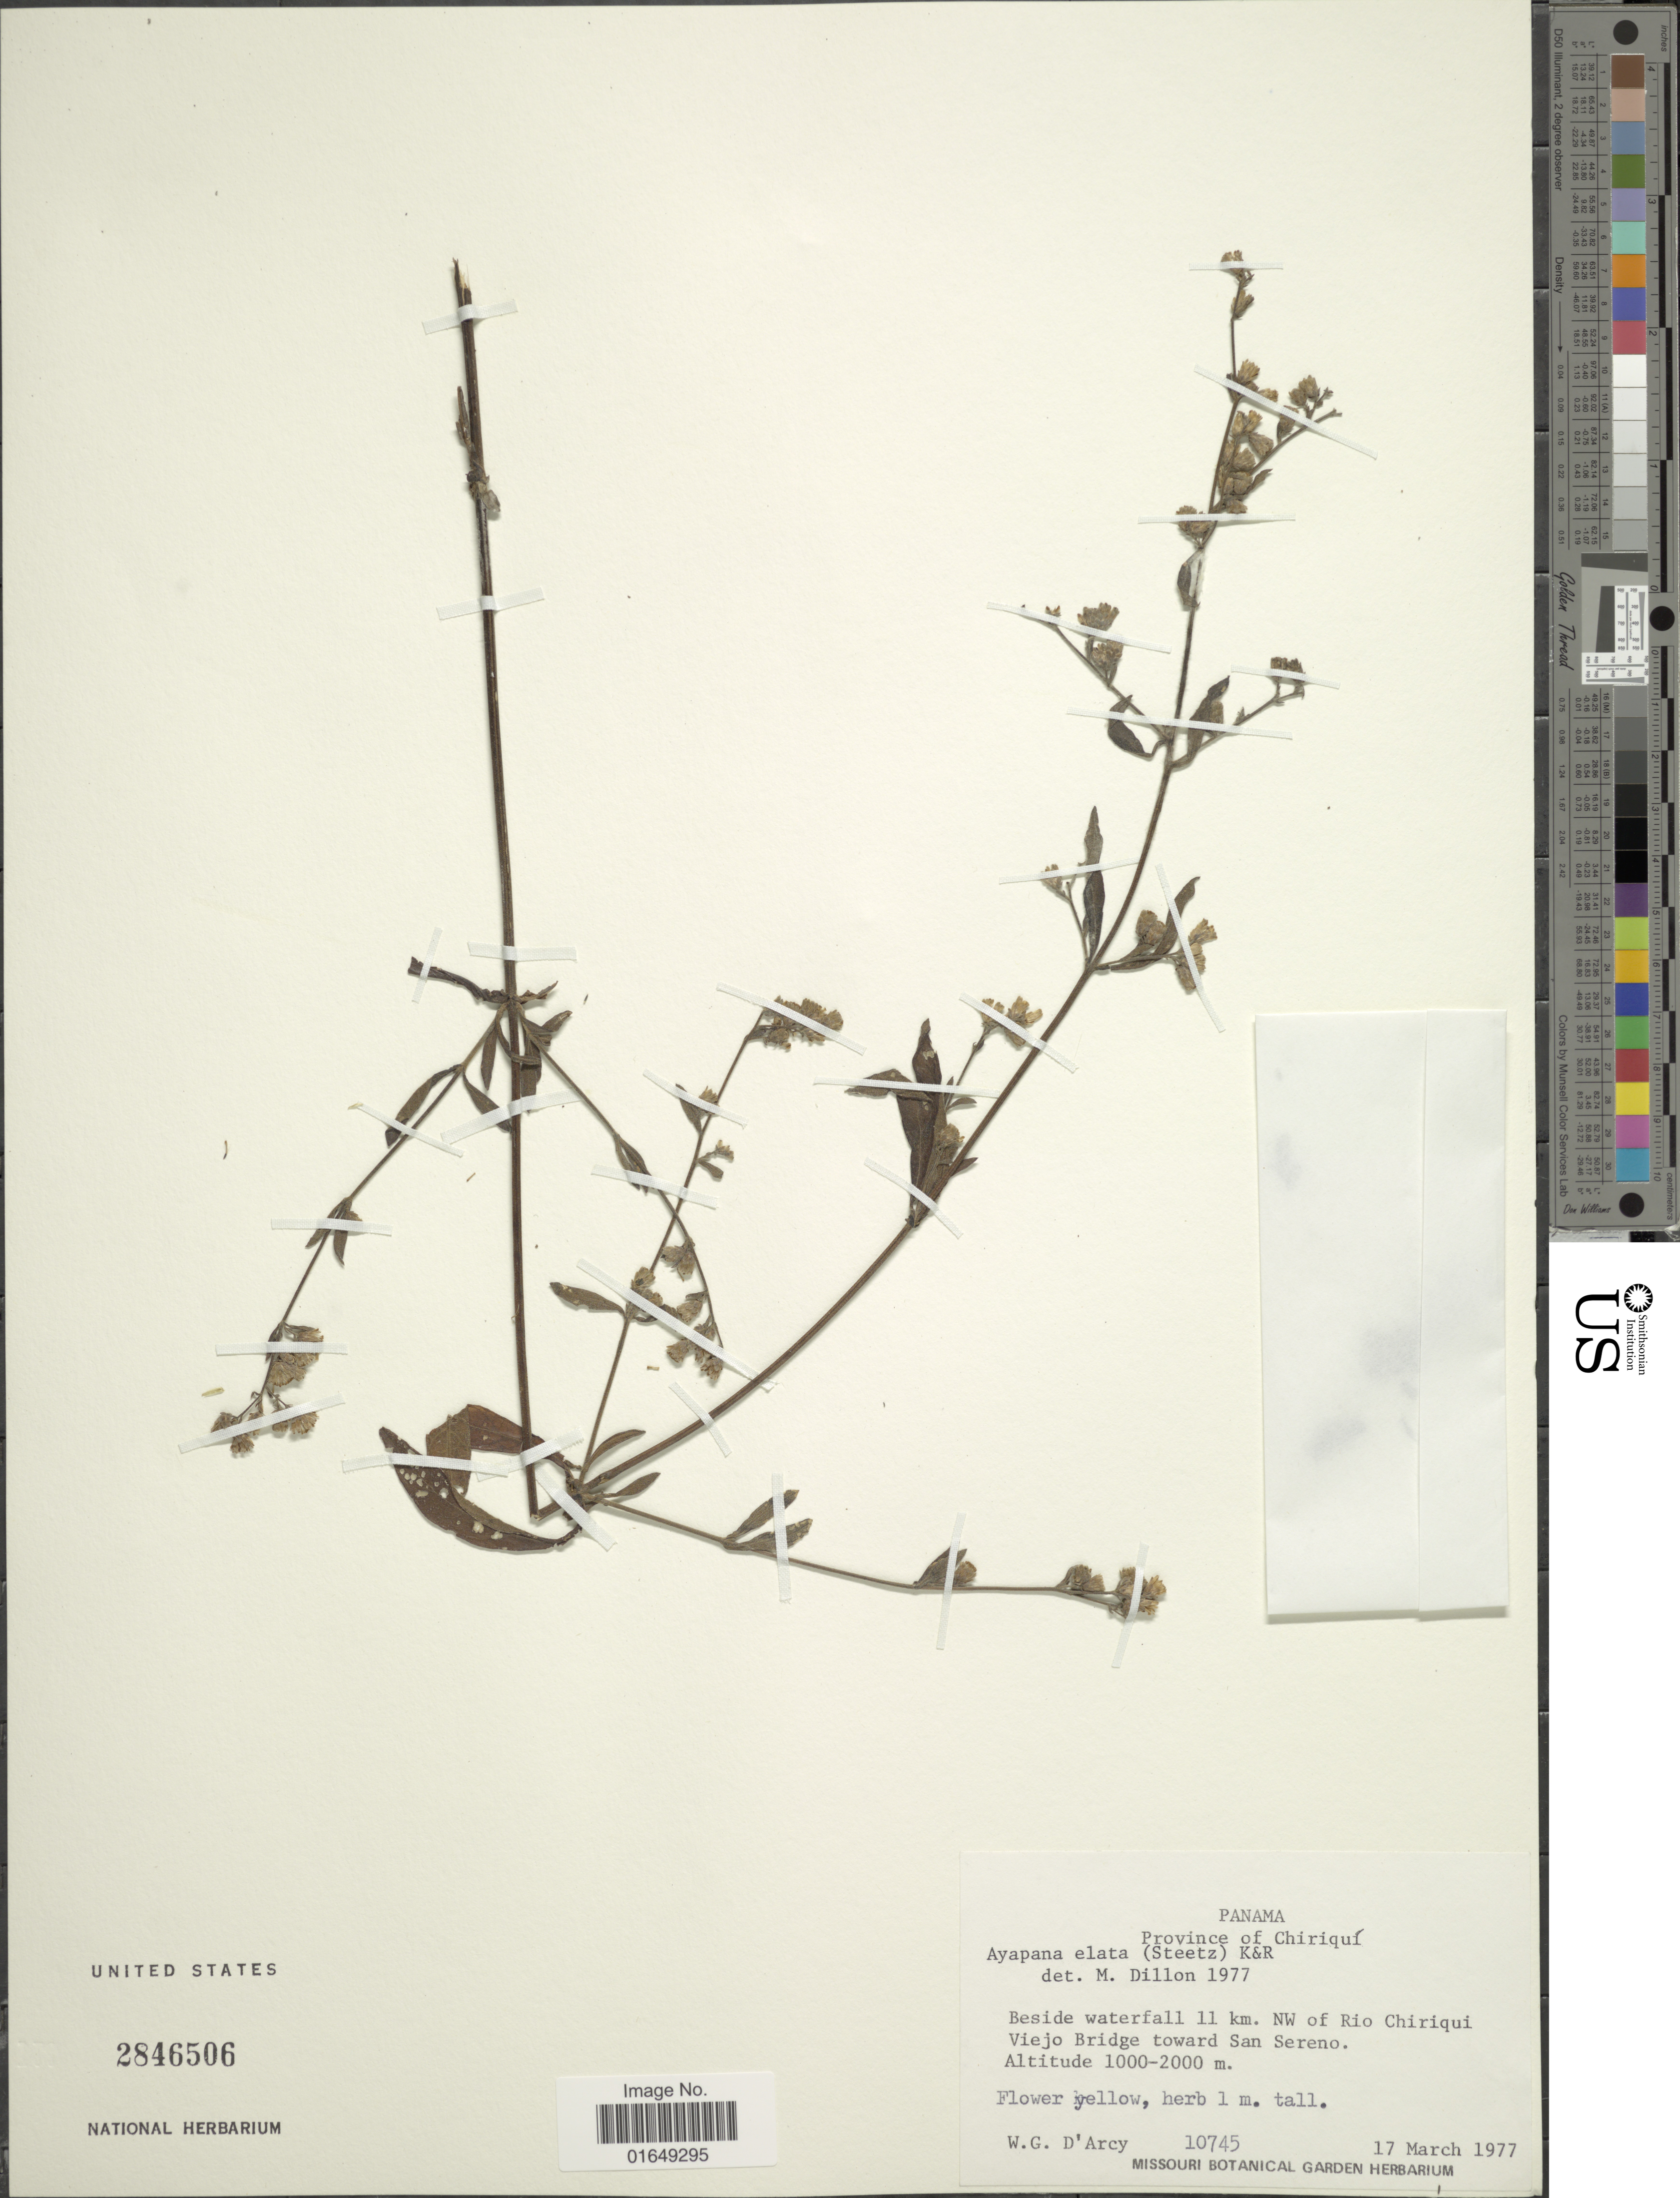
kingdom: Plantae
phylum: Tracheophyta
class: Magnoliopsida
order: Asterales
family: Asteraceae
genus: Ayapana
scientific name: Ayapana elata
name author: (Steetz) R.M. King & H. Rob.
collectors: W. G. D'Arcy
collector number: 10745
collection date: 1977-03-17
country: Panama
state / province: Chiriqui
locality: Beside waterfall 11 km. NW of Rio Chiriqui Viejo Bridge toward San Sereno.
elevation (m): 1000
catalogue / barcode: US 2846506